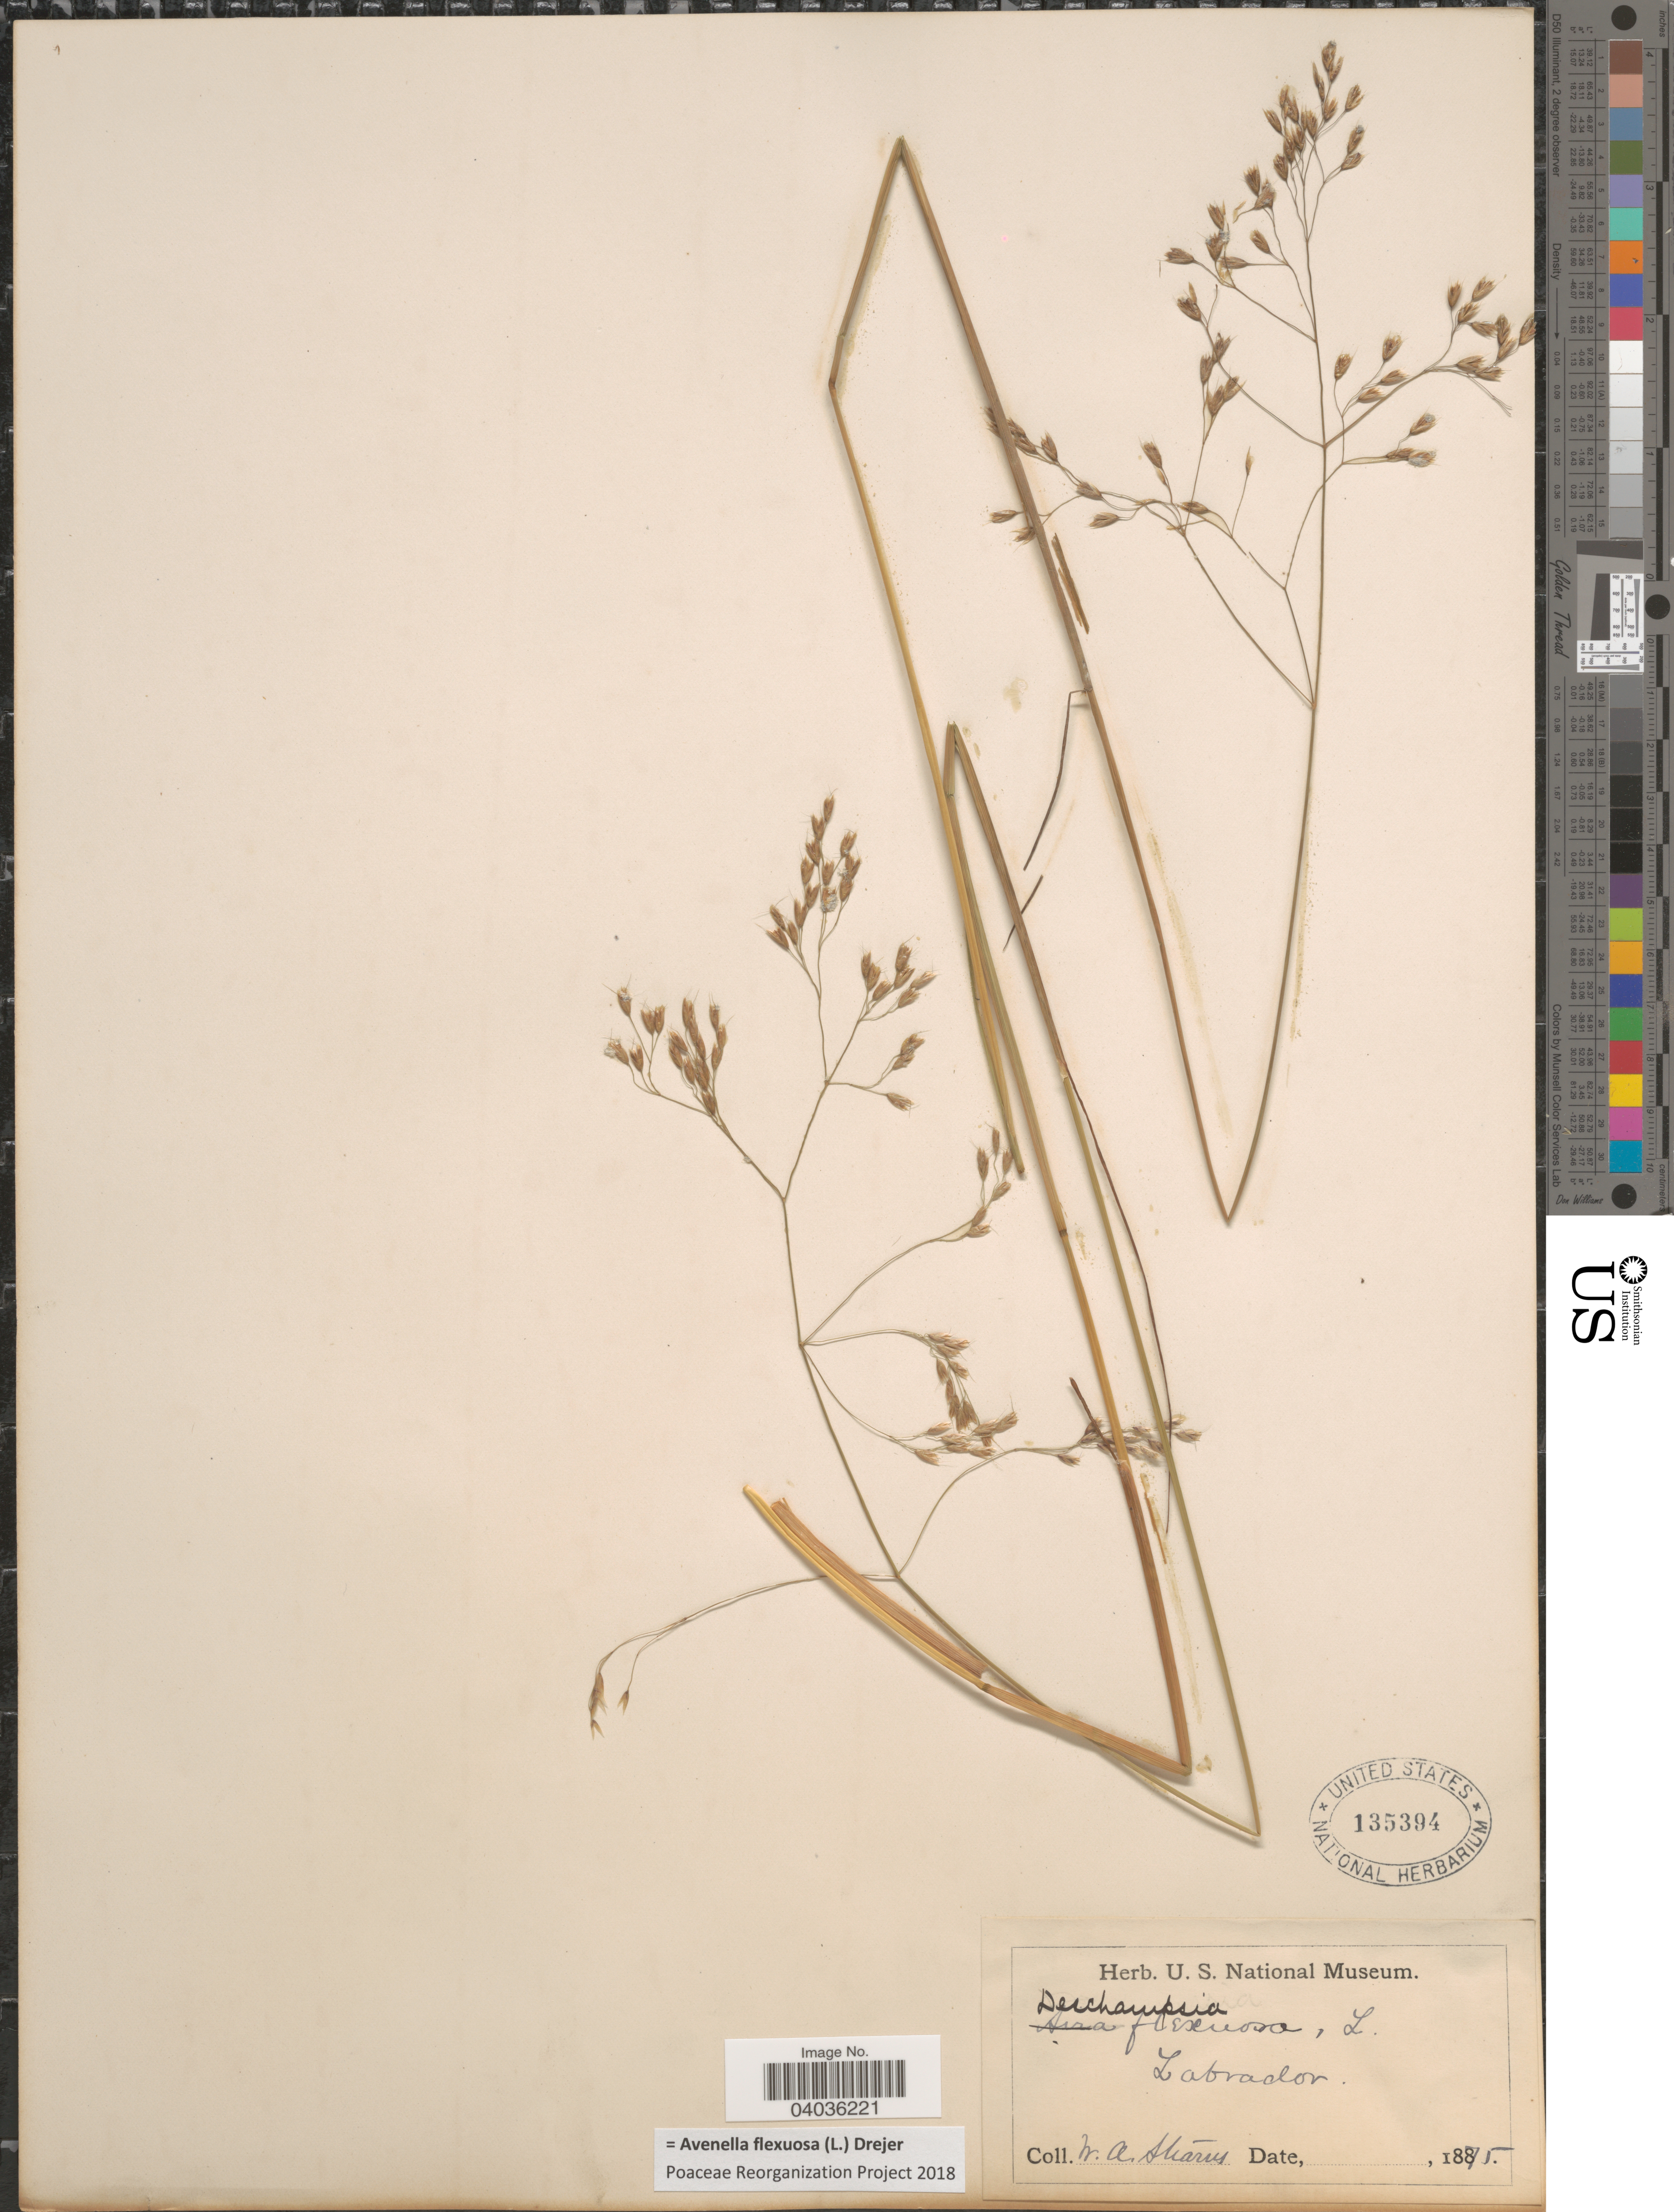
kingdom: Plantae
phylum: Tracheophyta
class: Liliopsida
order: Poales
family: Poaceae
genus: Avenella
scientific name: Avenella flexuosa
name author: (L.) Drejer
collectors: W. Sharus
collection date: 1875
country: Canada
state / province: Newfoundland and Labrador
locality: Labrador.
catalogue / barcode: US 135394